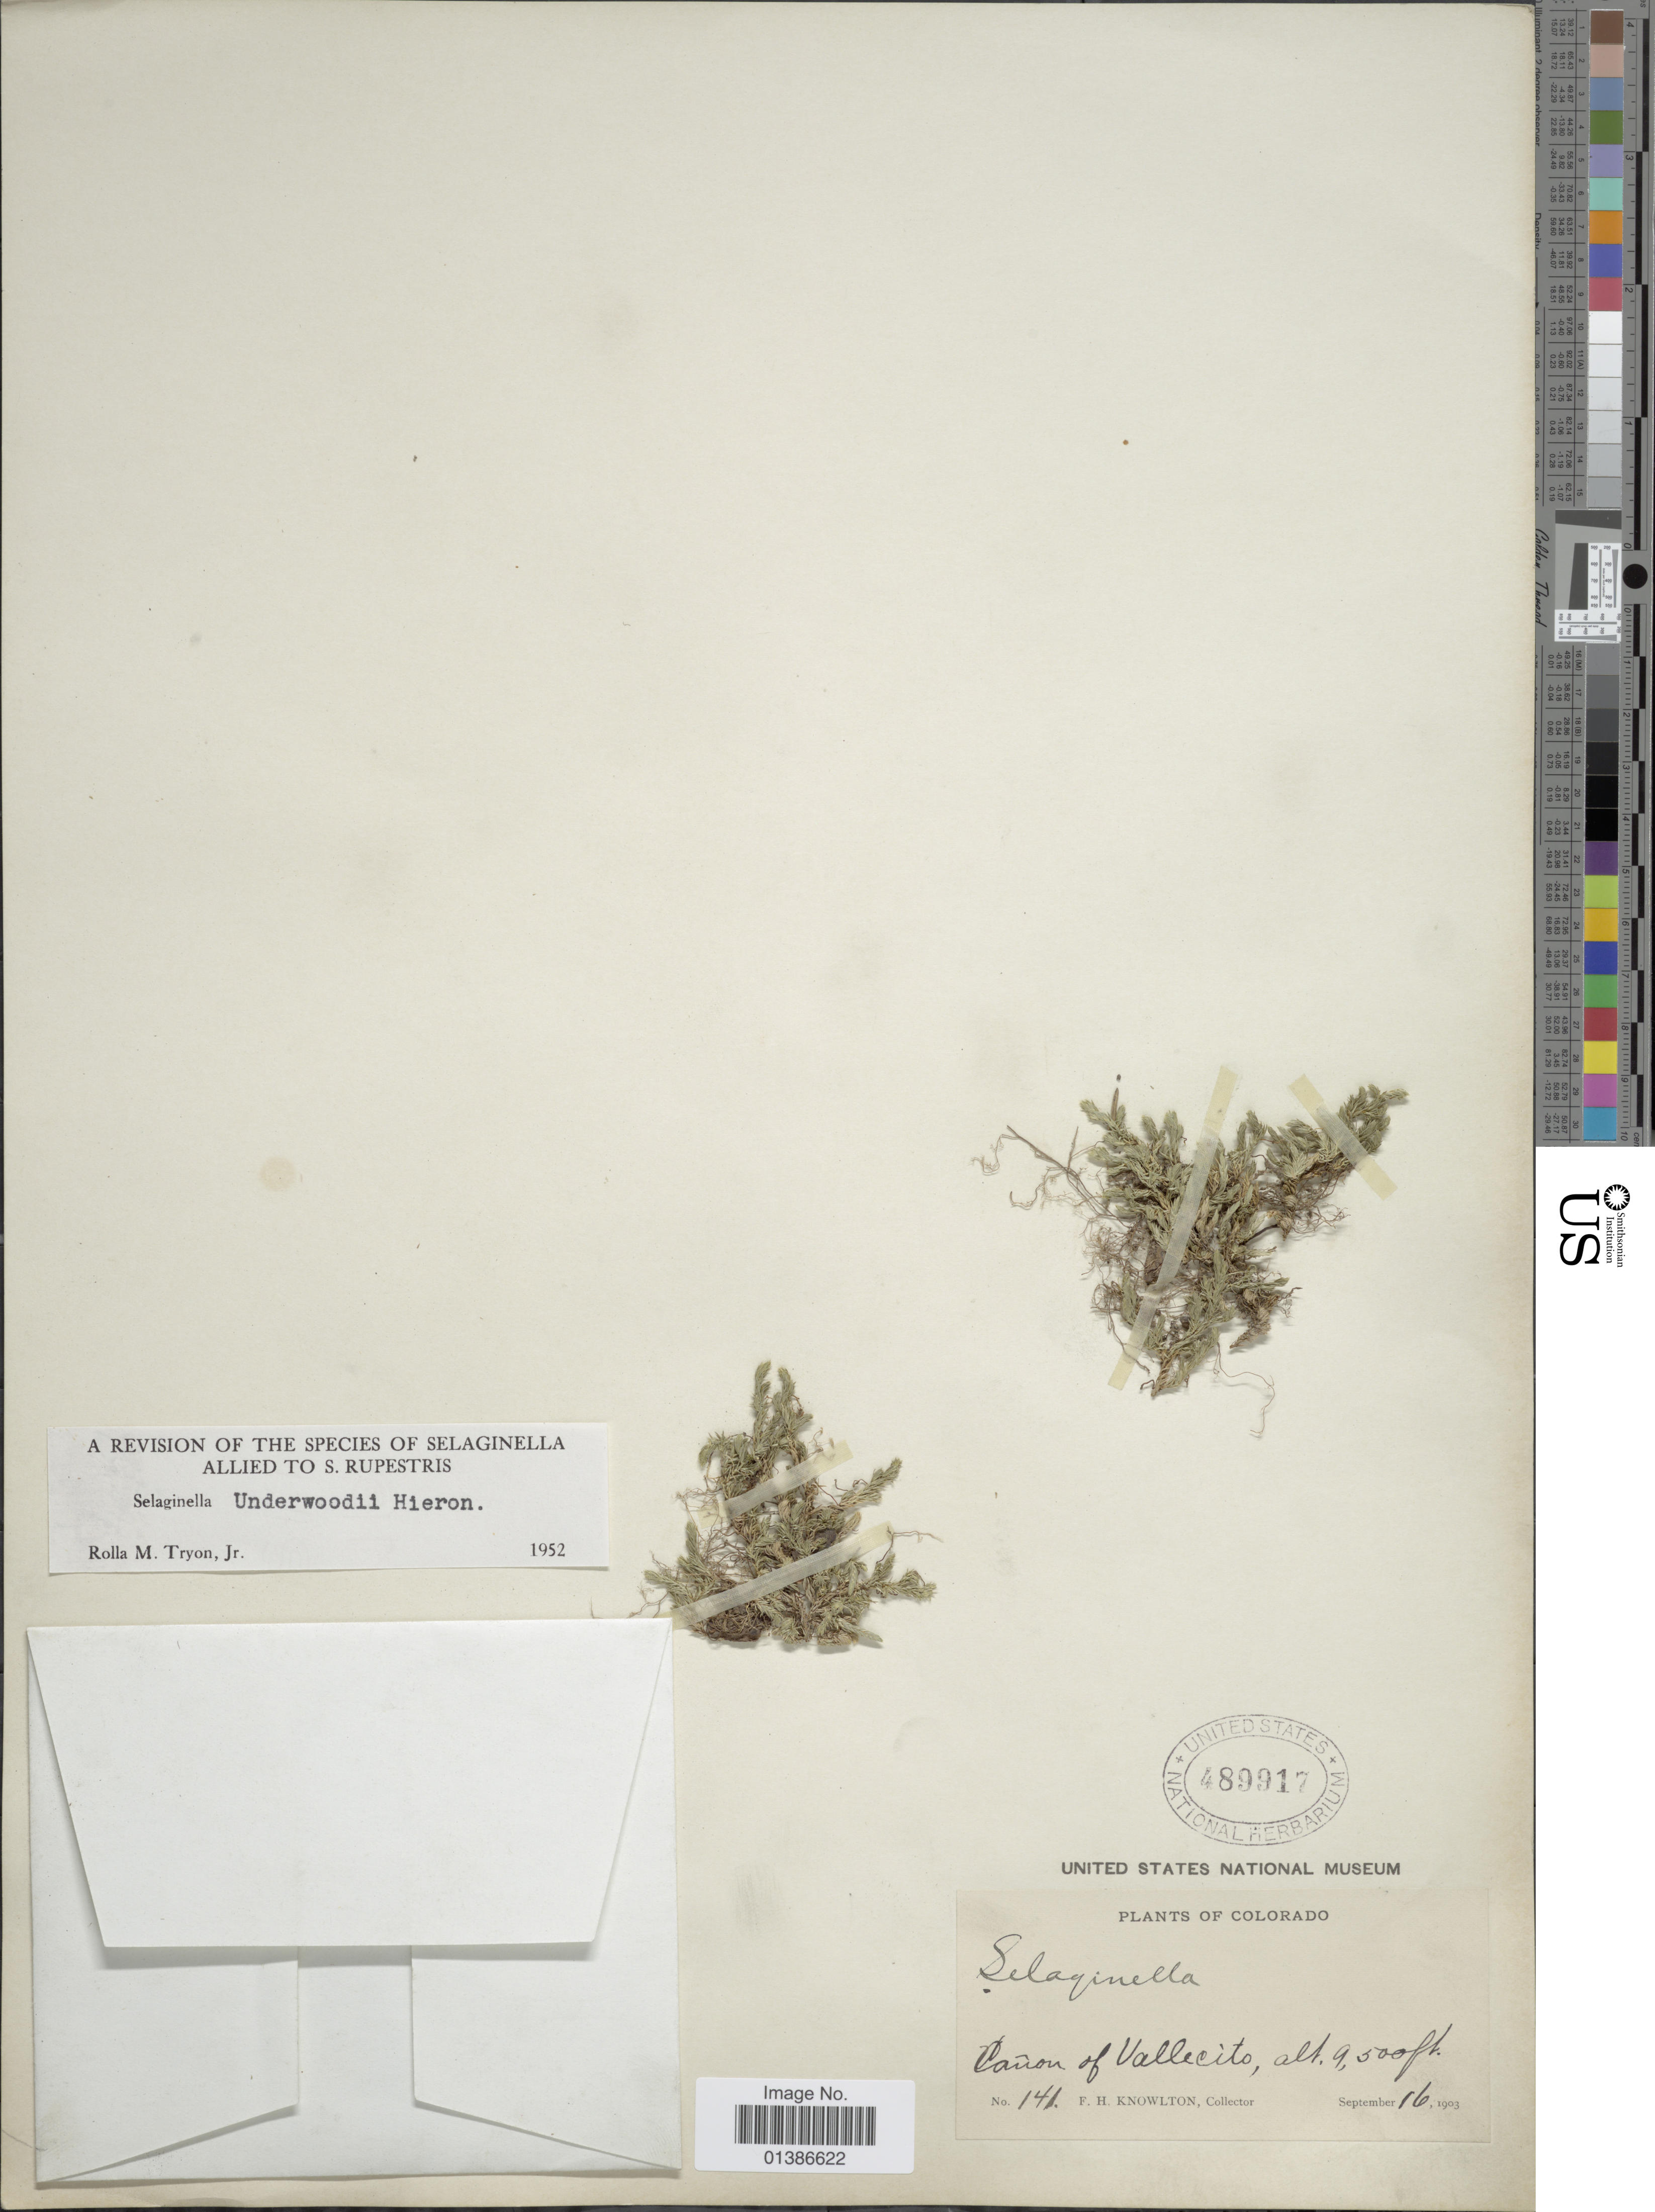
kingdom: Plantae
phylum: Tracheophyta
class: Lycopodiopsida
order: Selaginellales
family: Selaginellaceae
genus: Selaginella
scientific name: Selaginella underwoodii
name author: Hieron.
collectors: F. H. Knowlton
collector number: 141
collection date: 1903-09-16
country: United States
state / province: Colorado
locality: Cañon of Vallecito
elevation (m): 2896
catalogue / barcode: US 489917